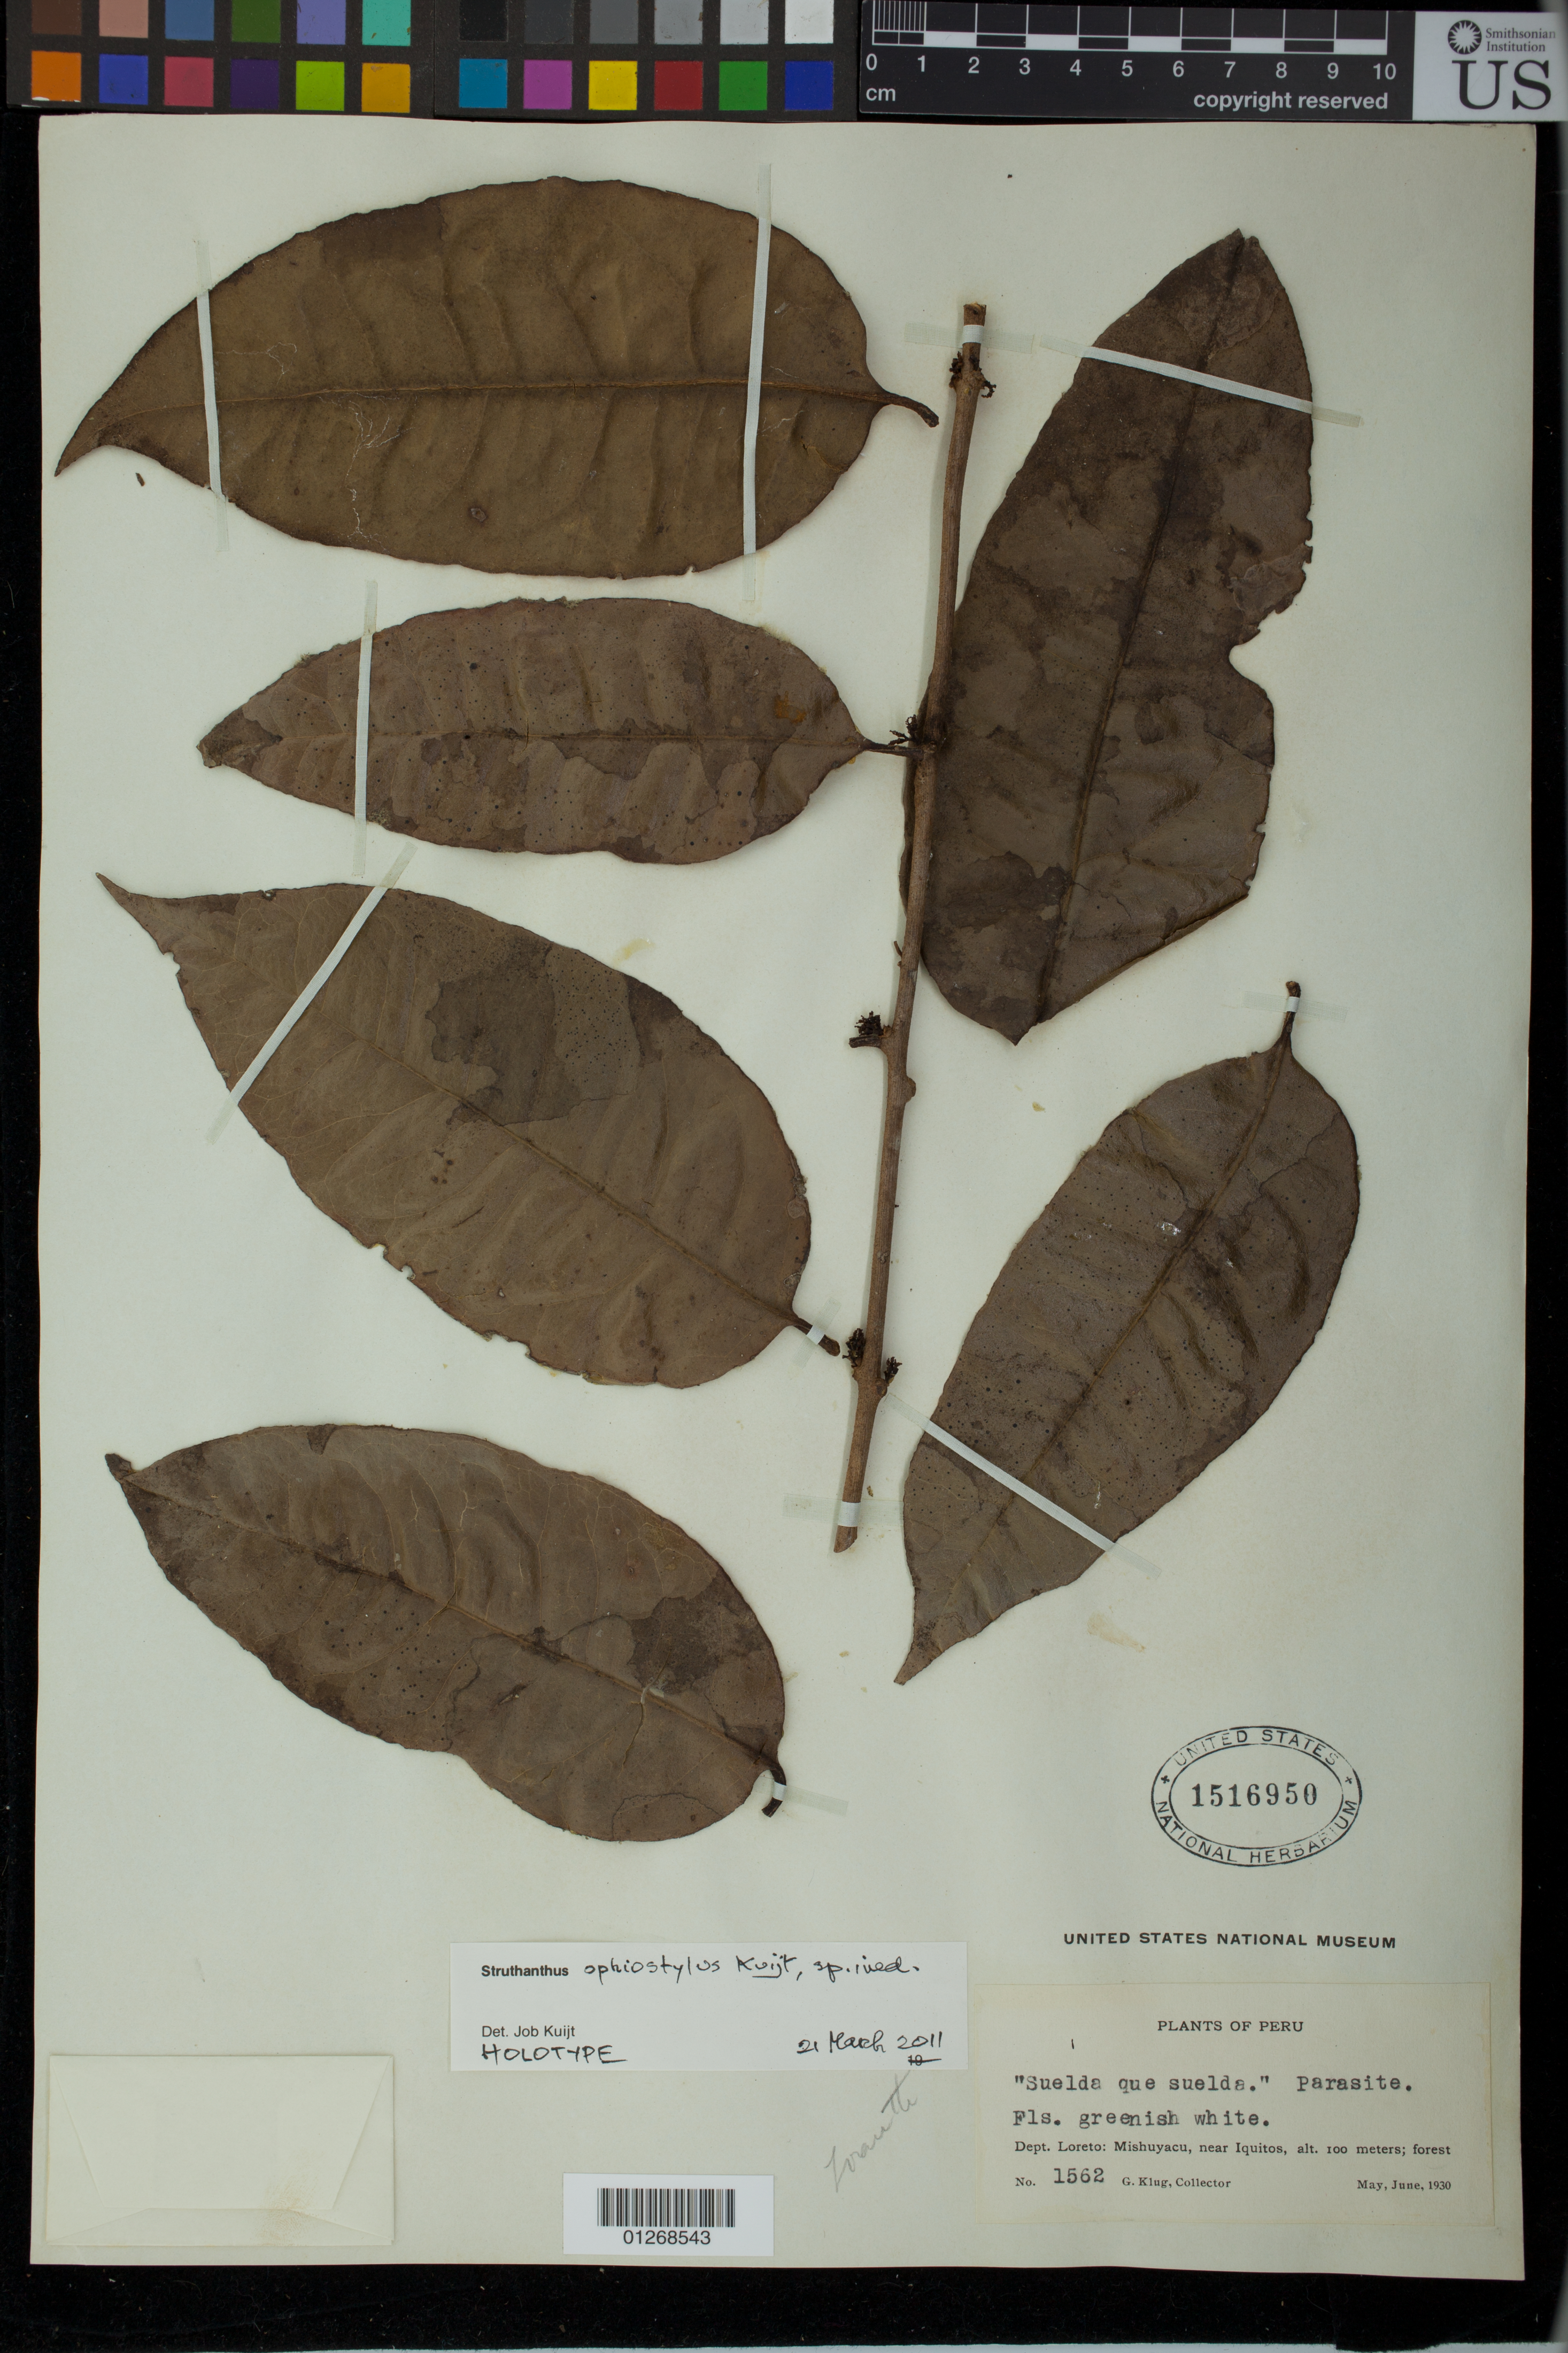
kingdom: Plantae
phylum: Tracheophyta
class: Magnoliopsida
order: Santalales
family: Loranthaceae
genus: Struthanthus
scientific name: Struthanthus ophiostylus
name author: Kuijt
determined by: Kuijt, Job, (CANADA)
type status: Holotype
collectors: G. Klug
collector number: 1562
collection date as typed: May, June 1930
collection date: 1930-05 or 1930-06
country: Peru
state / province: Loreto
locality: Mishuyacu, near Iquitos.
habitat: Forest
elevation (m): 100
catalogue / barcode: US 1516950